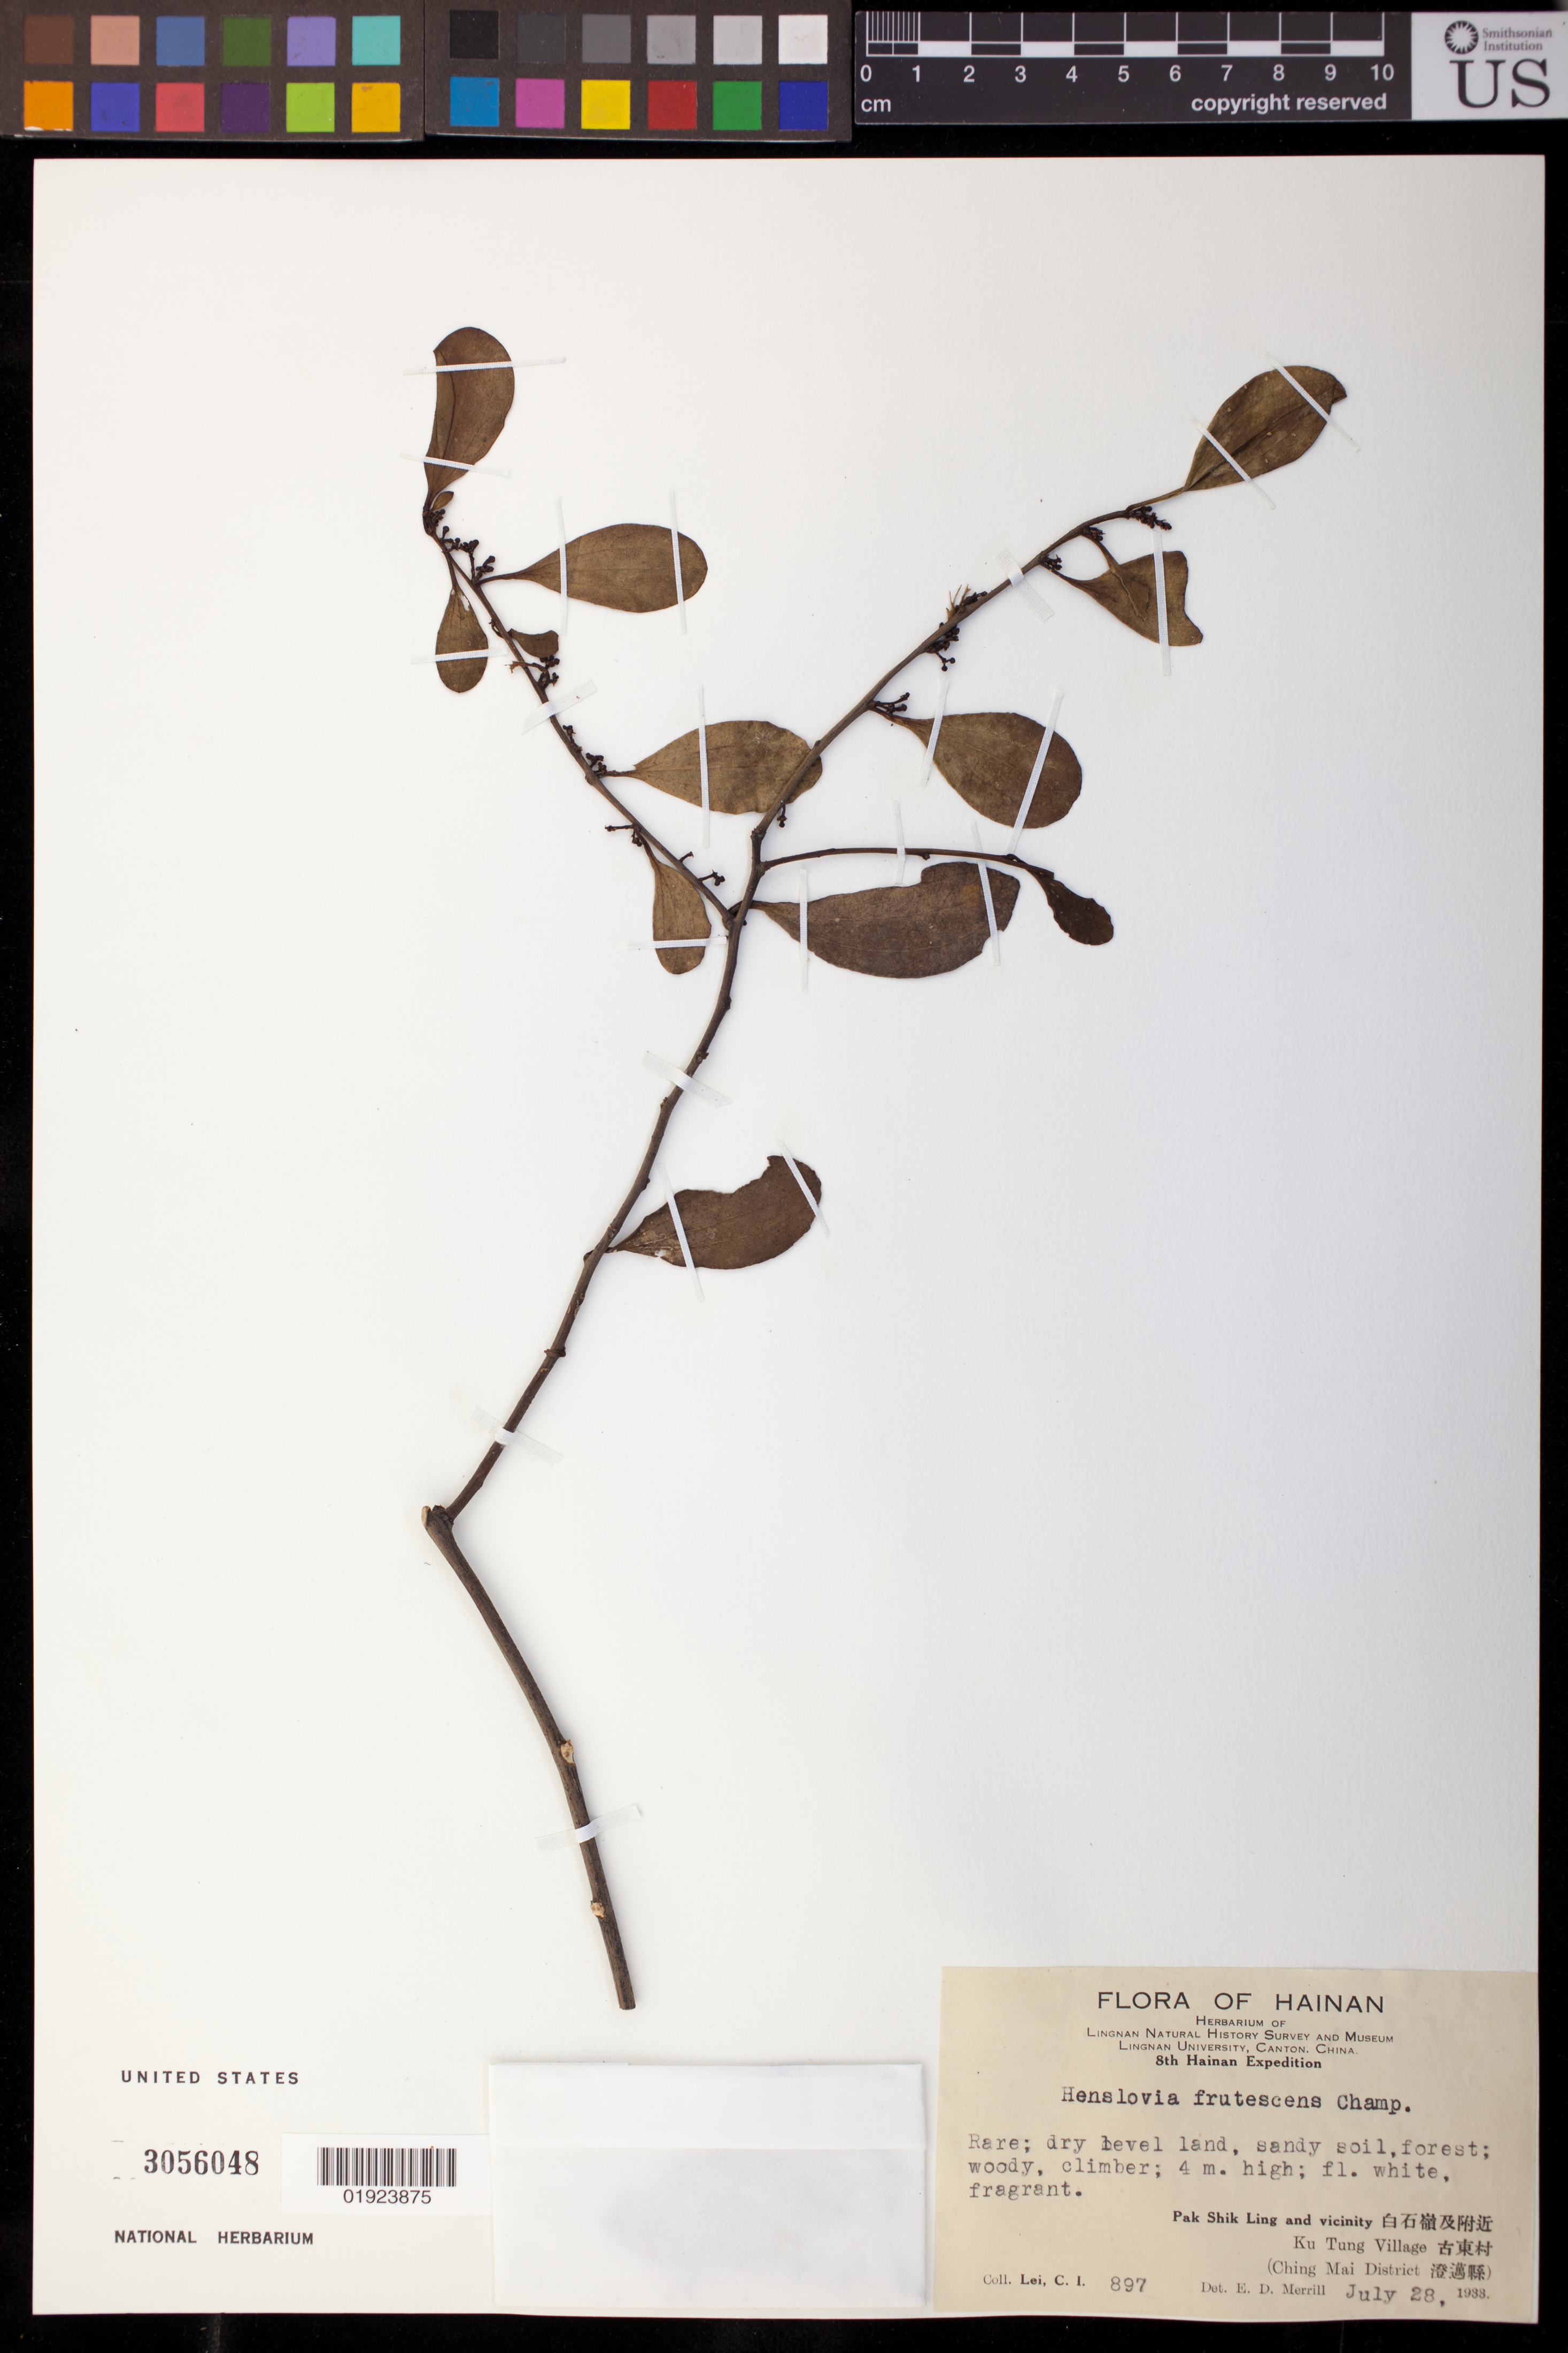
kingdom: Plantae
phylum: Tracheophyta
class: Magnoliopsida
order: Santalales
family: Amphorogynaceae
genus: Dendrotrophe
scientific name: Dendrotrophe varians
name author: (Blume) Miq.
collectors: C. I. Lei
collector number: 897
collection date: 1933-07-28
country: China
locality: Pak Shik Ling and vicinity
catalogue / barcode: US 3056048